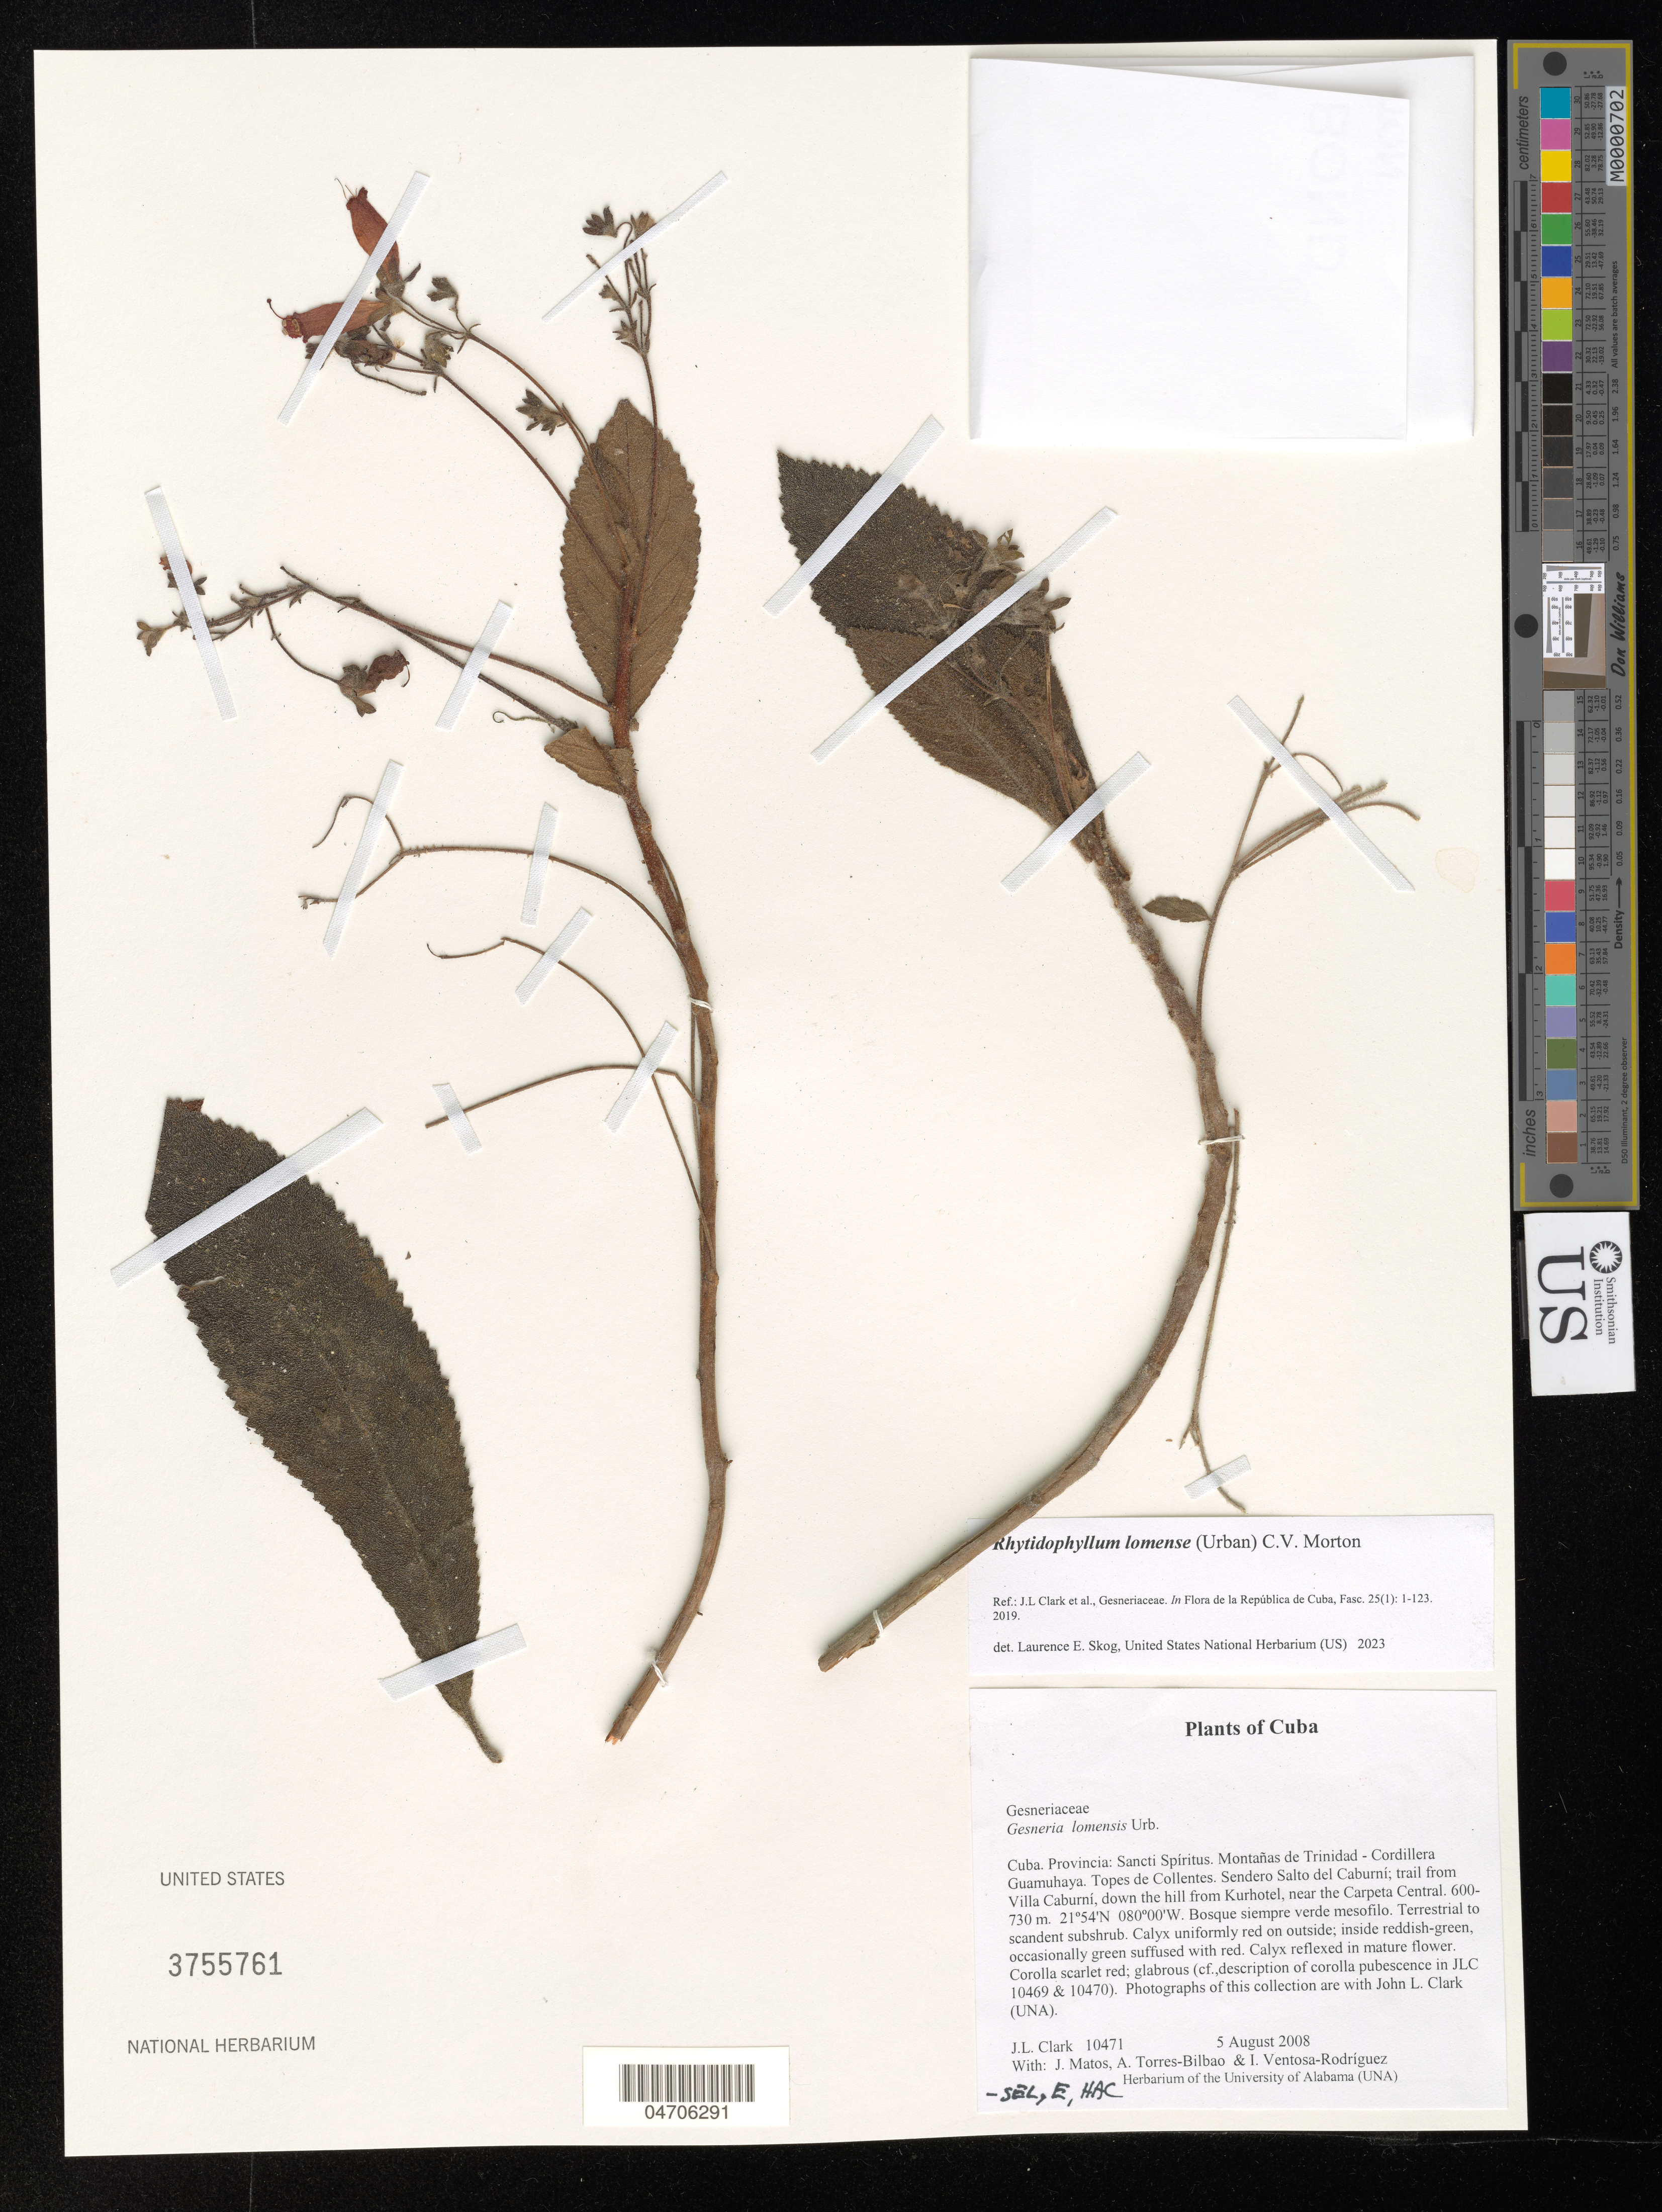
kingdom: Plantae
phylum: Tracheophyta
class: Magnoliopsida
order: Lamiales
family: Gesneriaceae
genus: Rhytidophyllum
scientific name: Rhytidophyllum lomense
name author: (Urb.) C.V. Morton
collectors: J. L. Clark, J. Matos, A. Torres-Bilbao & I. Ventosa-Rodríquez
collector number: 10471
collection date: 2008-08-05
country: Cuba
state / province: Sancti Spíritus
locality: Montañas de Trinidad - Cordillera Guamahaya. Topes de Collentes. Sendero Salto del Caburní; trail from Villa Caburní, down the hill from Kurhotel, near the Carpeta Central.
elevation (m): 600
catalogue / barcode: US 3755761